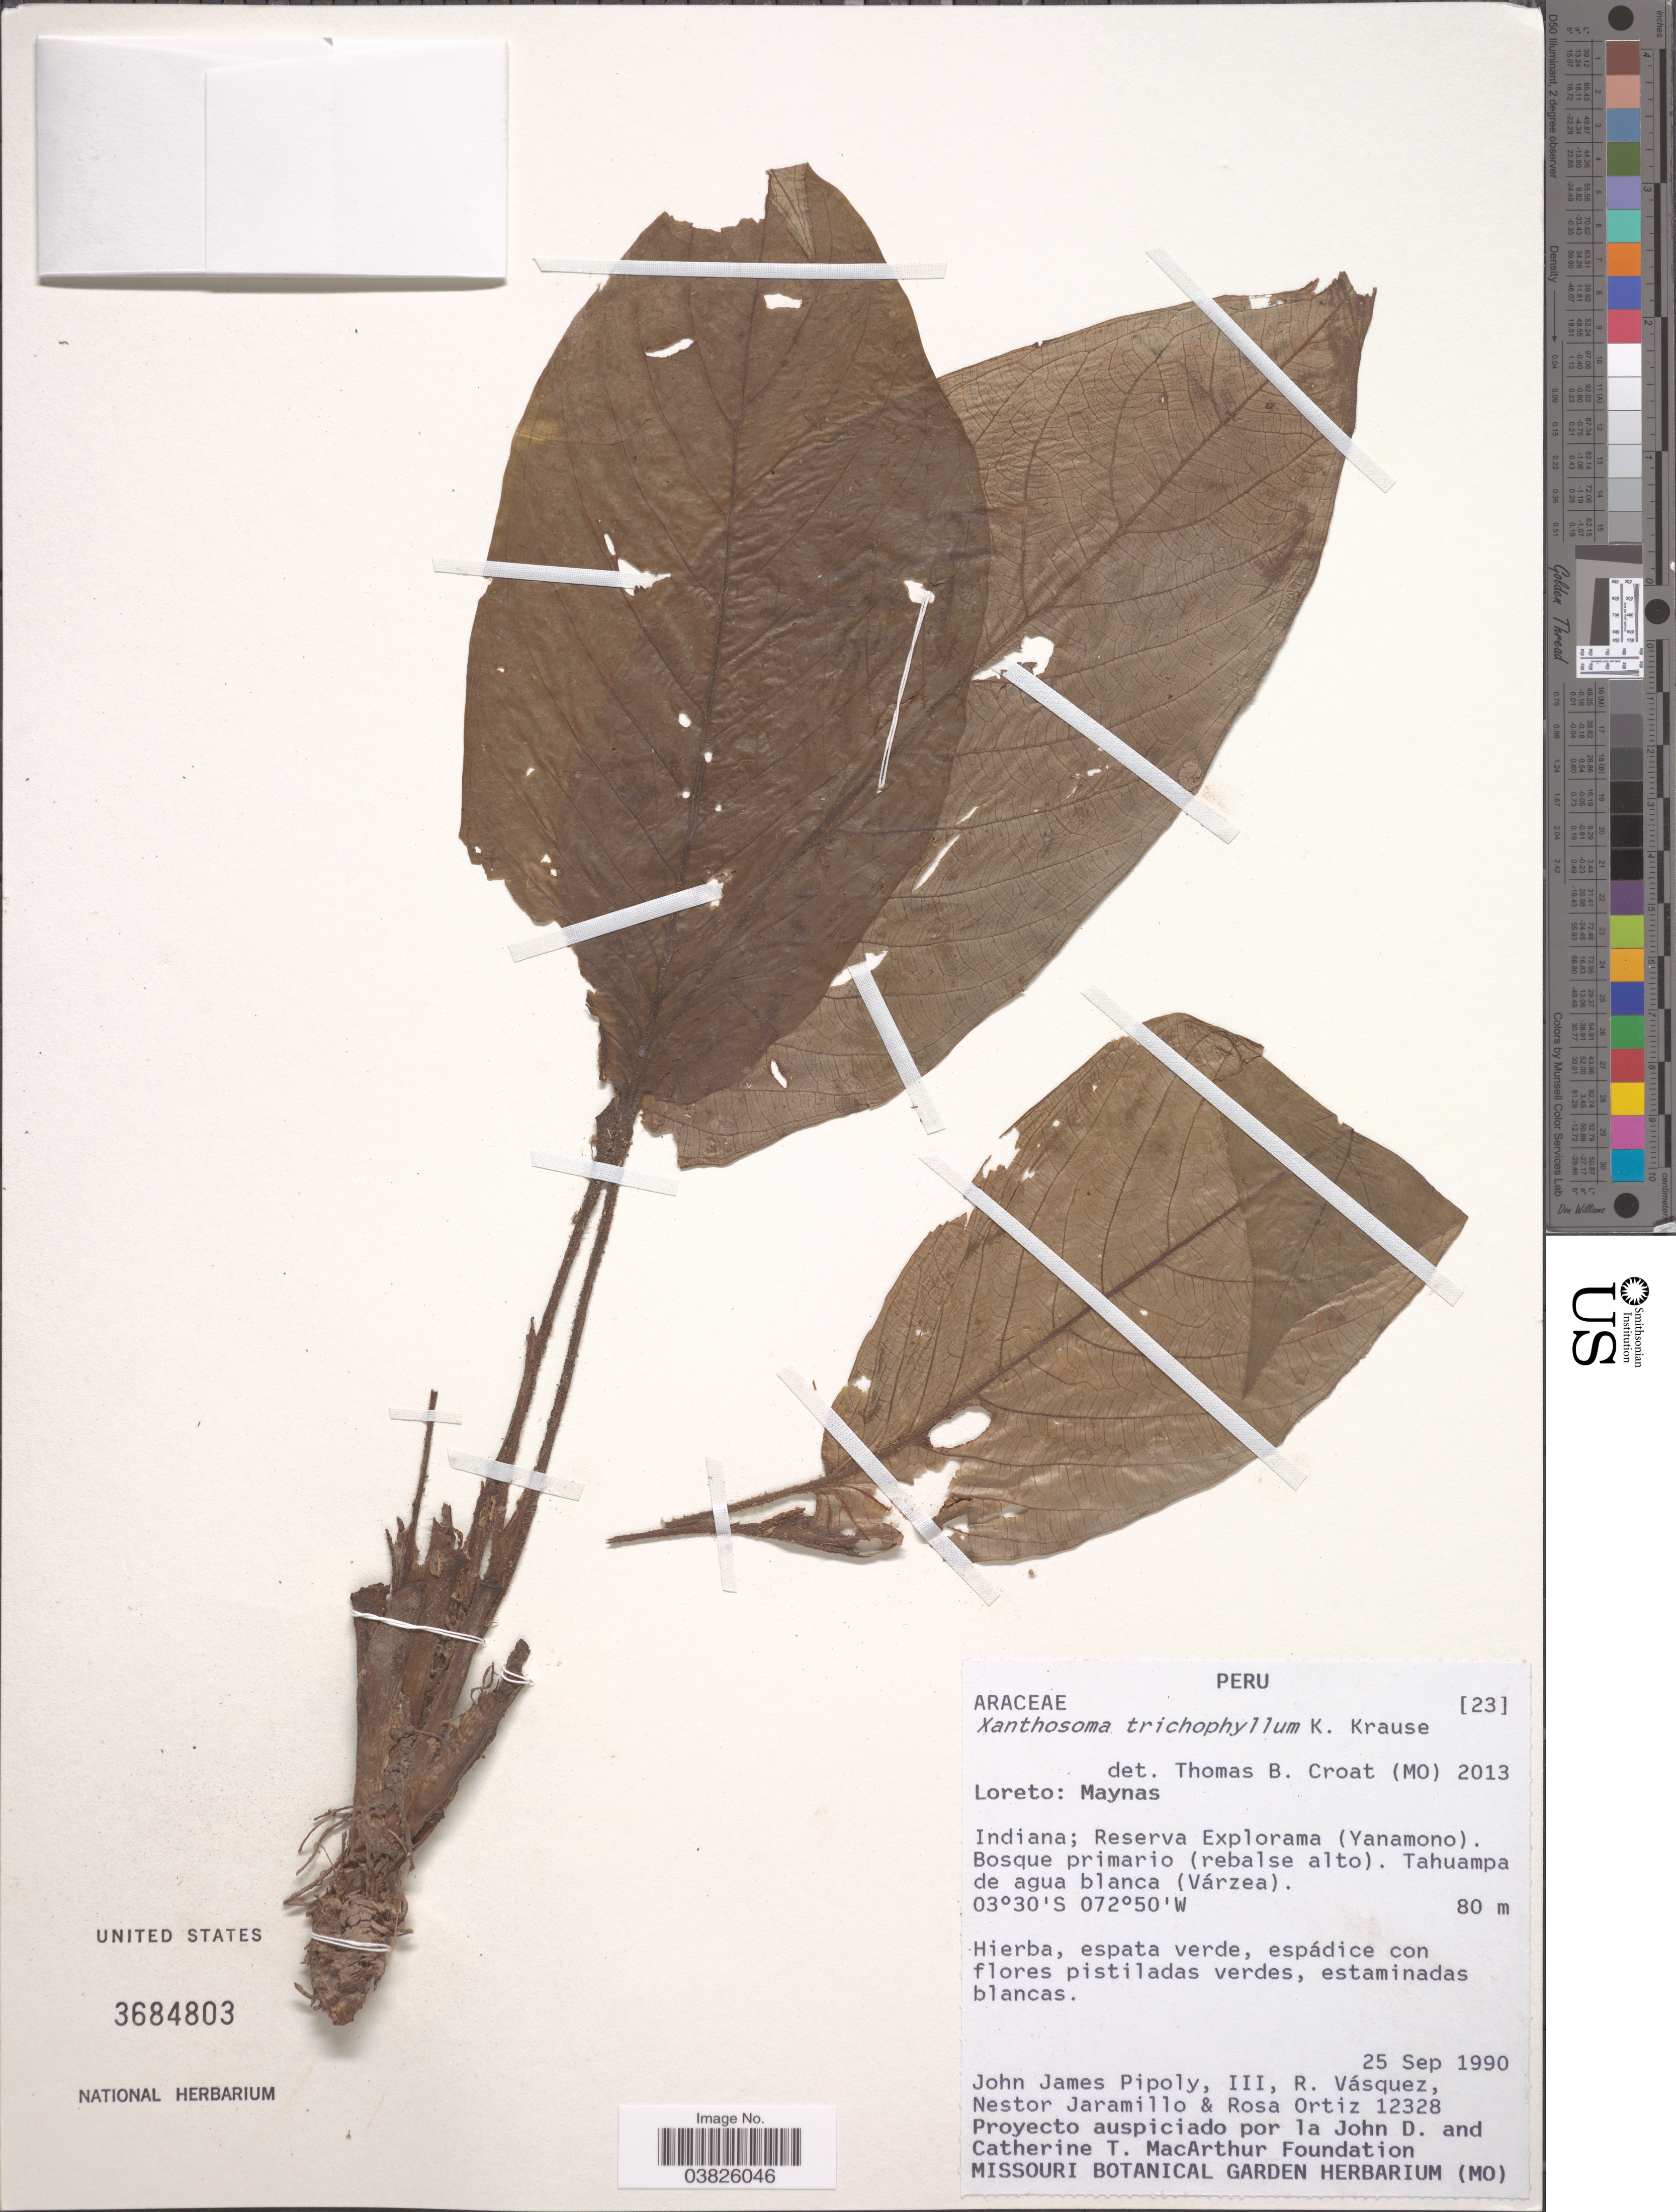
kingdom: Plantae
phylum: Tracheophyta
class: Liliopsida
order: Alismatales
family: Araceae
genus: Xanthosoma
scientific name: Xanthosoma trichophylla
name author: K. Krause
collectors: J. J. Pipoly, R. Vásquez, N. Jaramillo & R. Ortiz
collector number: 12328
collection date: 1990-09-25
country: Peru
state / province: Loreto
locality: Maynas. Indiana; Reserva Explorama (Yanamono).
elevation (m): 80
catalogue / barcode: US 3684803